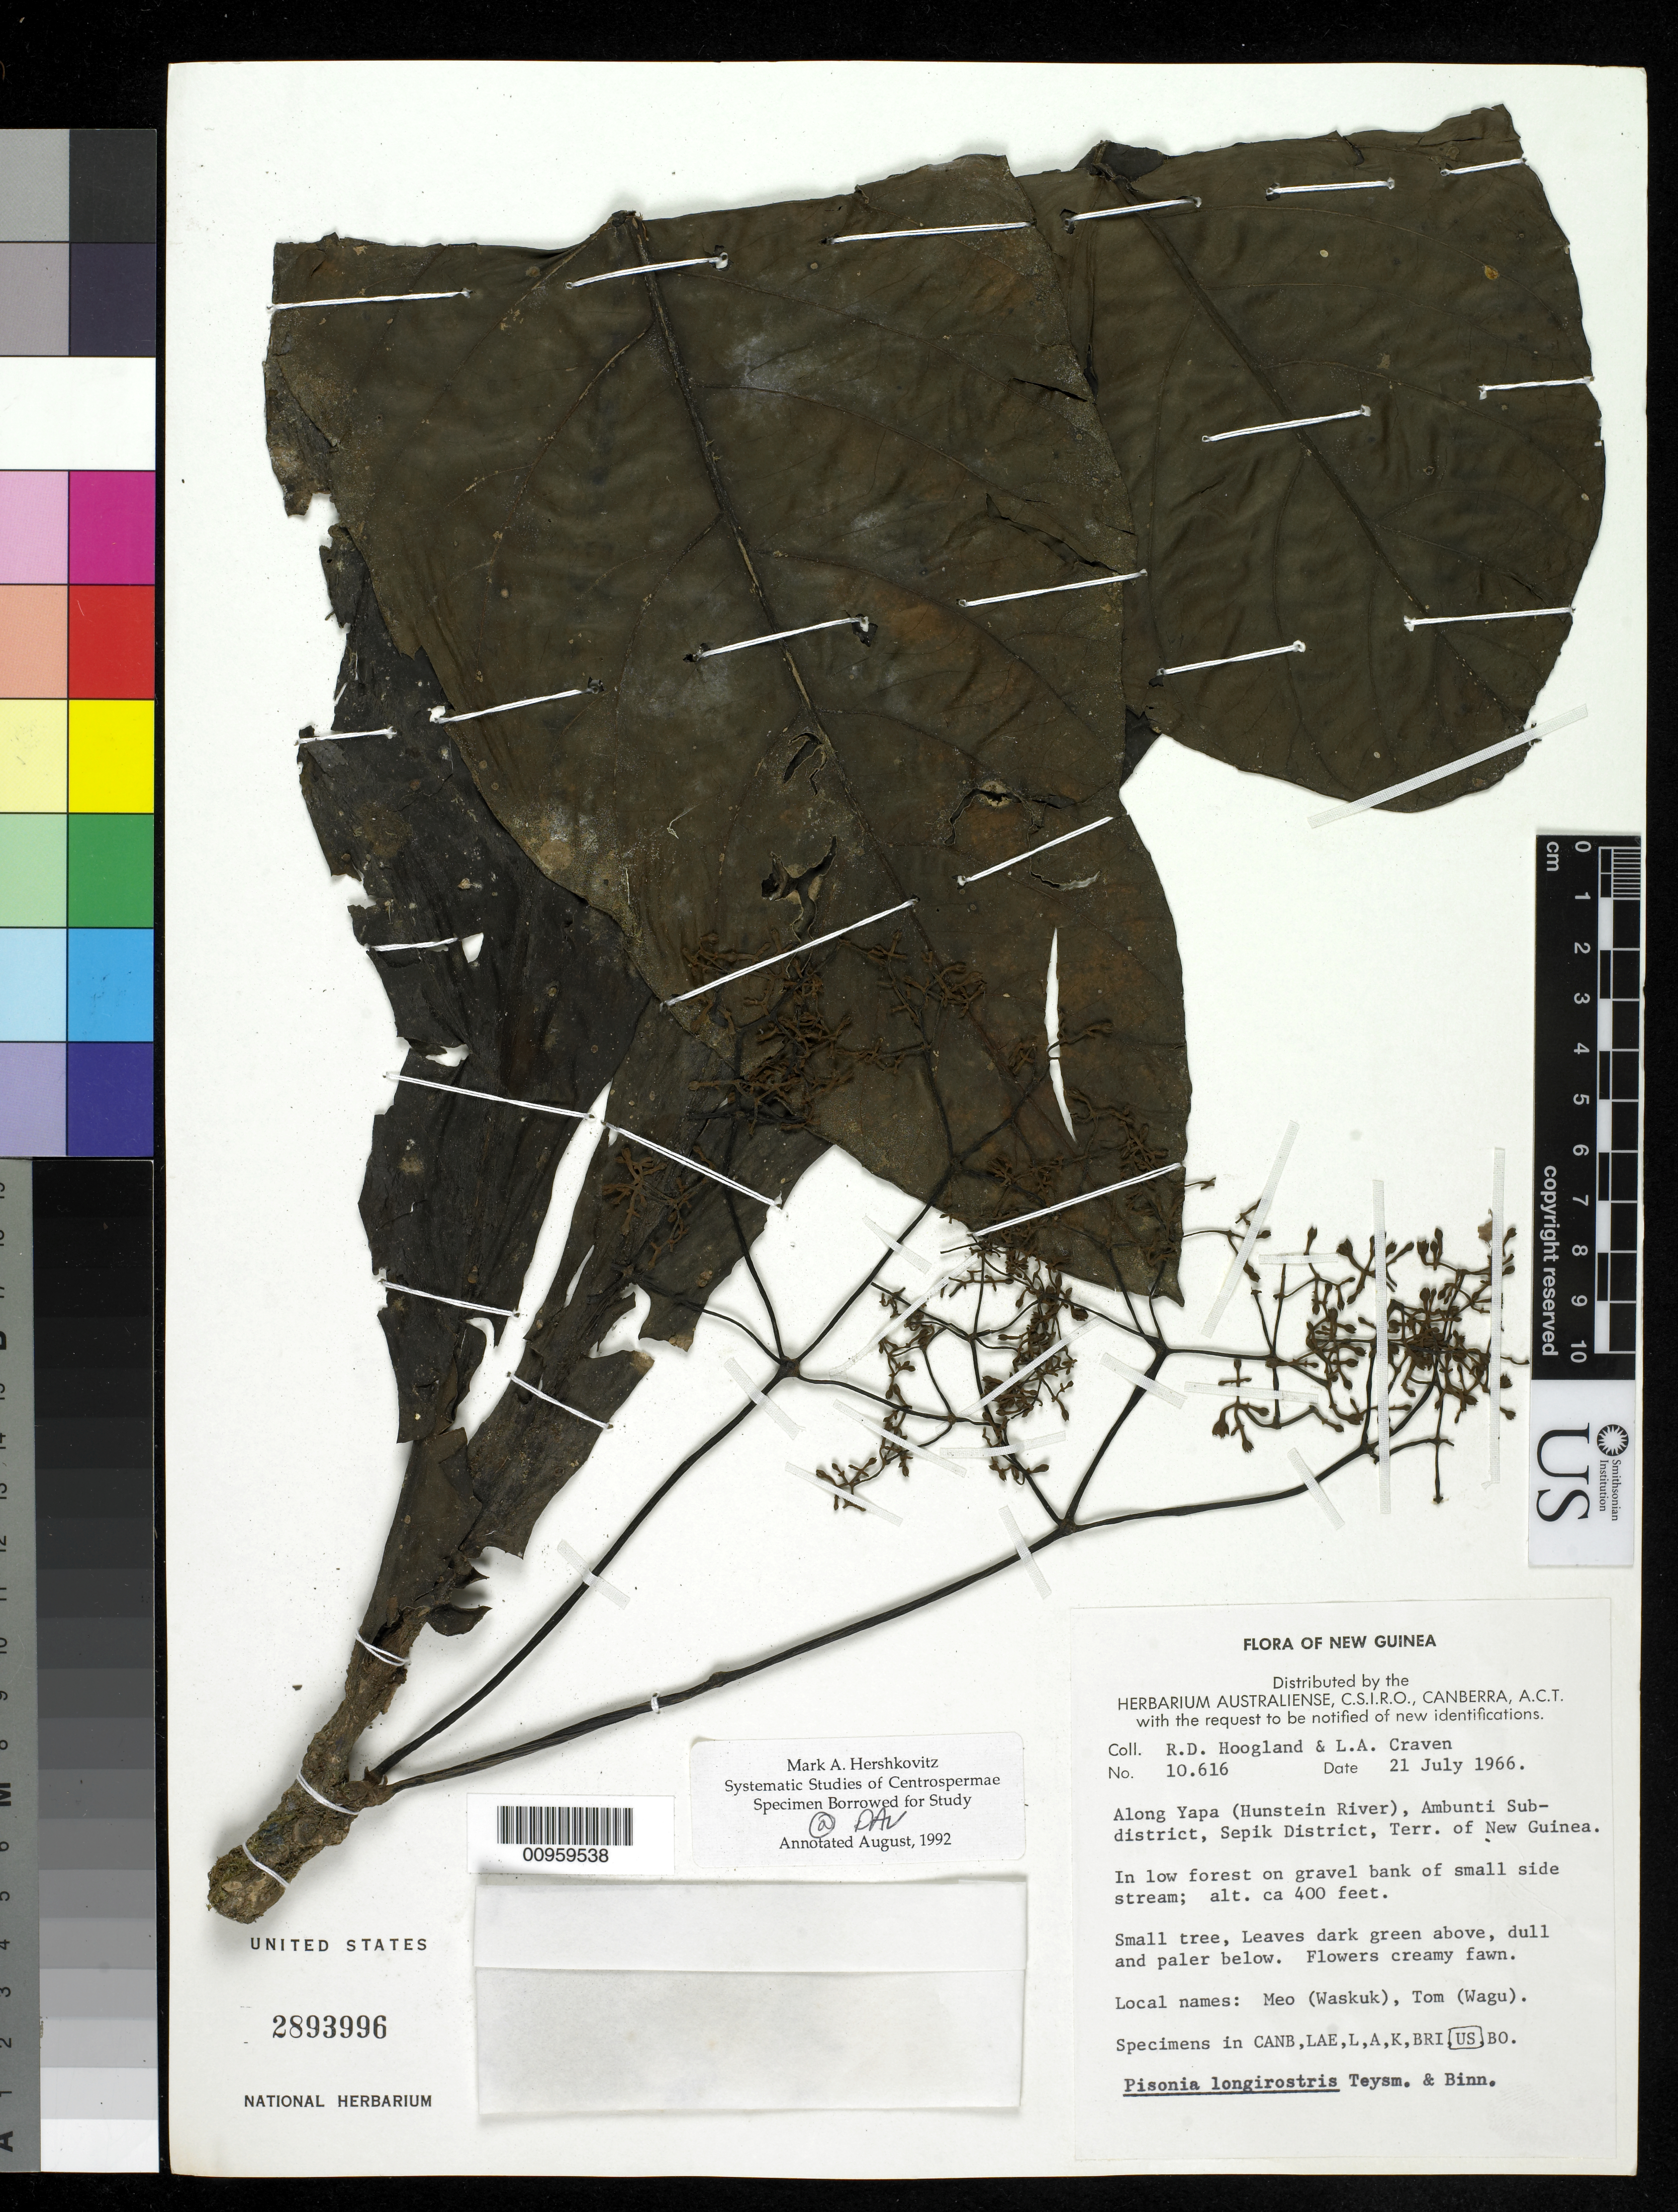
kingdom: Plantae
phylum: Tracheophyta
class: Magnoliopsida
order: Caryophyllales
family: Nyctaginaceae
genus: Ceodes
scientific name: Ceodes longirostris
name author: (Teijsm. & Binn.) Merr. & L.M. Perry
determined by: Wagner, W. L., (BOT), Smithsonian Institution - National Museum of Natural History (UNITED STATES)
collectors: R. D. Hoogland & L. A. Craven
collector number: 10616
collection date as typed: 21 Jul 1966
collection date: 1966-07-21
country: Papua New Guinea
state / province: East Sepik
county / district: Ambunti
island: New Guinea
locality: Along Yapa (Hunstein) River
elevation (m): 122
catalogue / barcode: US 2893996